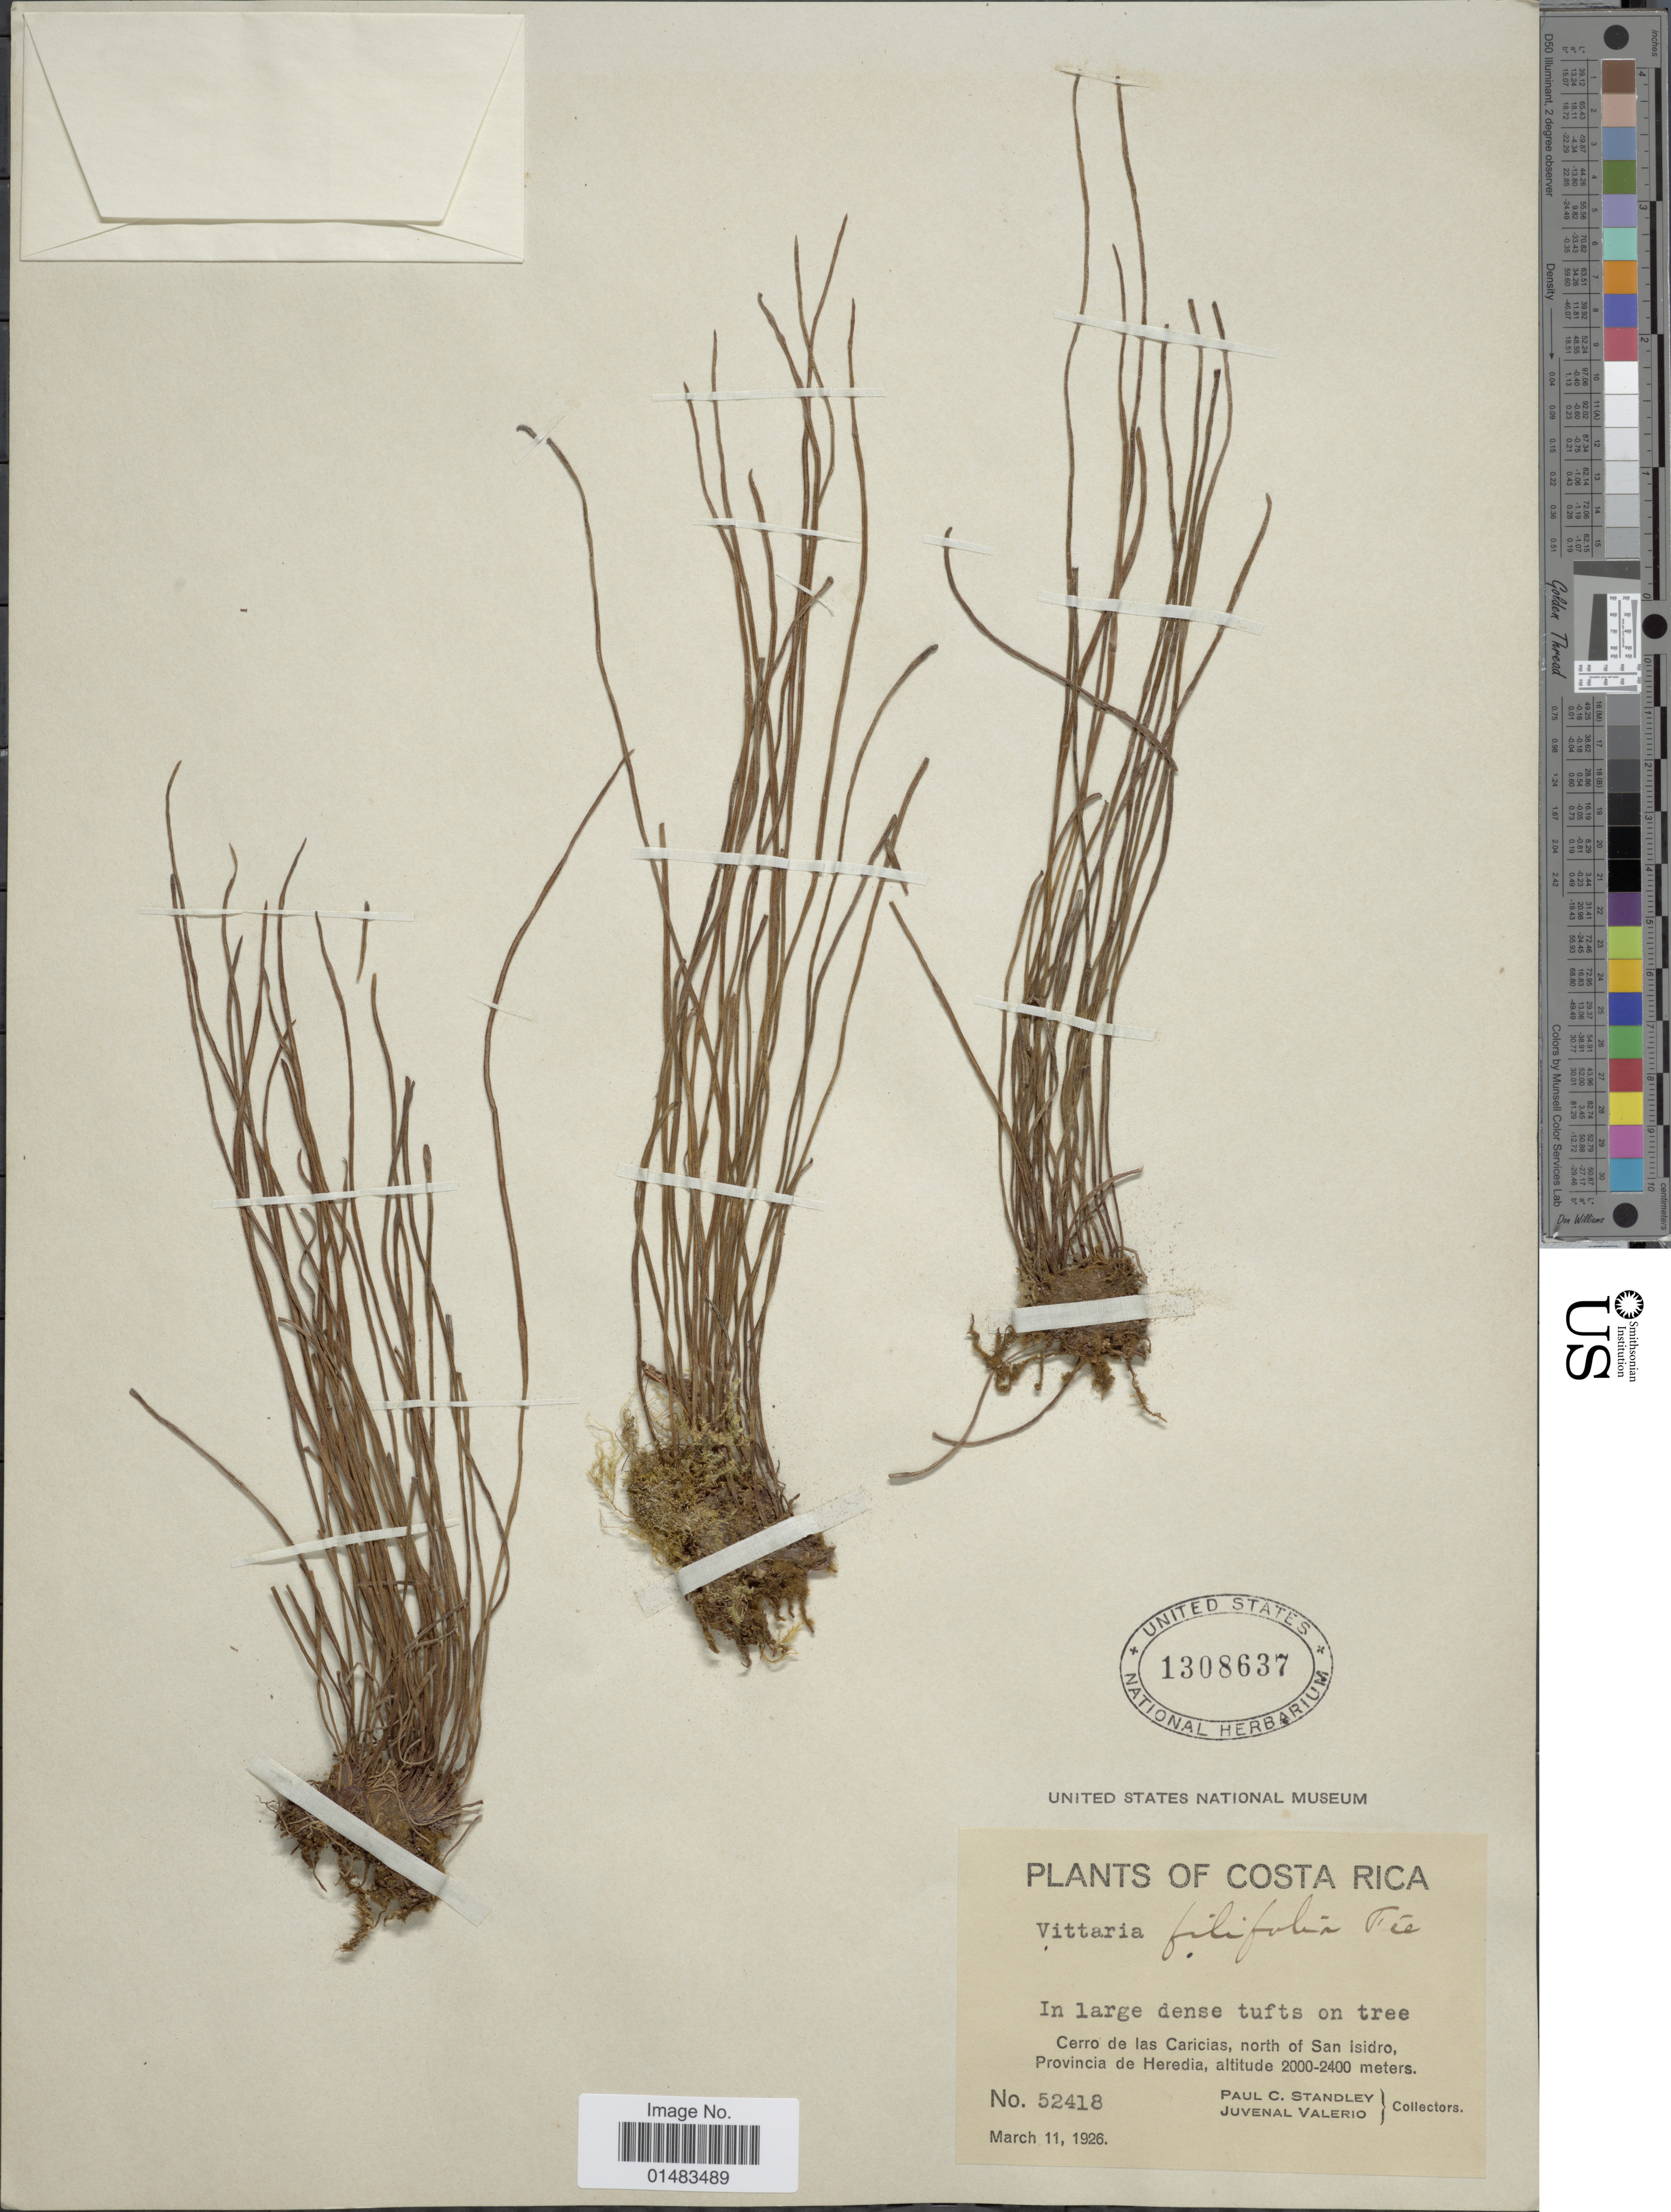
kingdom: Plantae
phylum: Tracheophyta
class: Polypodiopsida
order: Polypodiales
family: Pteridaceae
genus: Vittaria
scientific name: Vittaria graminifolia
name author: Kaulf.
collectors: P. C. Standley & J. Valerio R.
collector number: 52417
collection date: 1926-03-11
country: Costa Rica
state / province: Heredia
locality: Costa Rica, In large dense tufts on tree, Cerro de las Caricias, north of San Isidro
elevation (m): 2000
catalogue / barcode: US 1308637